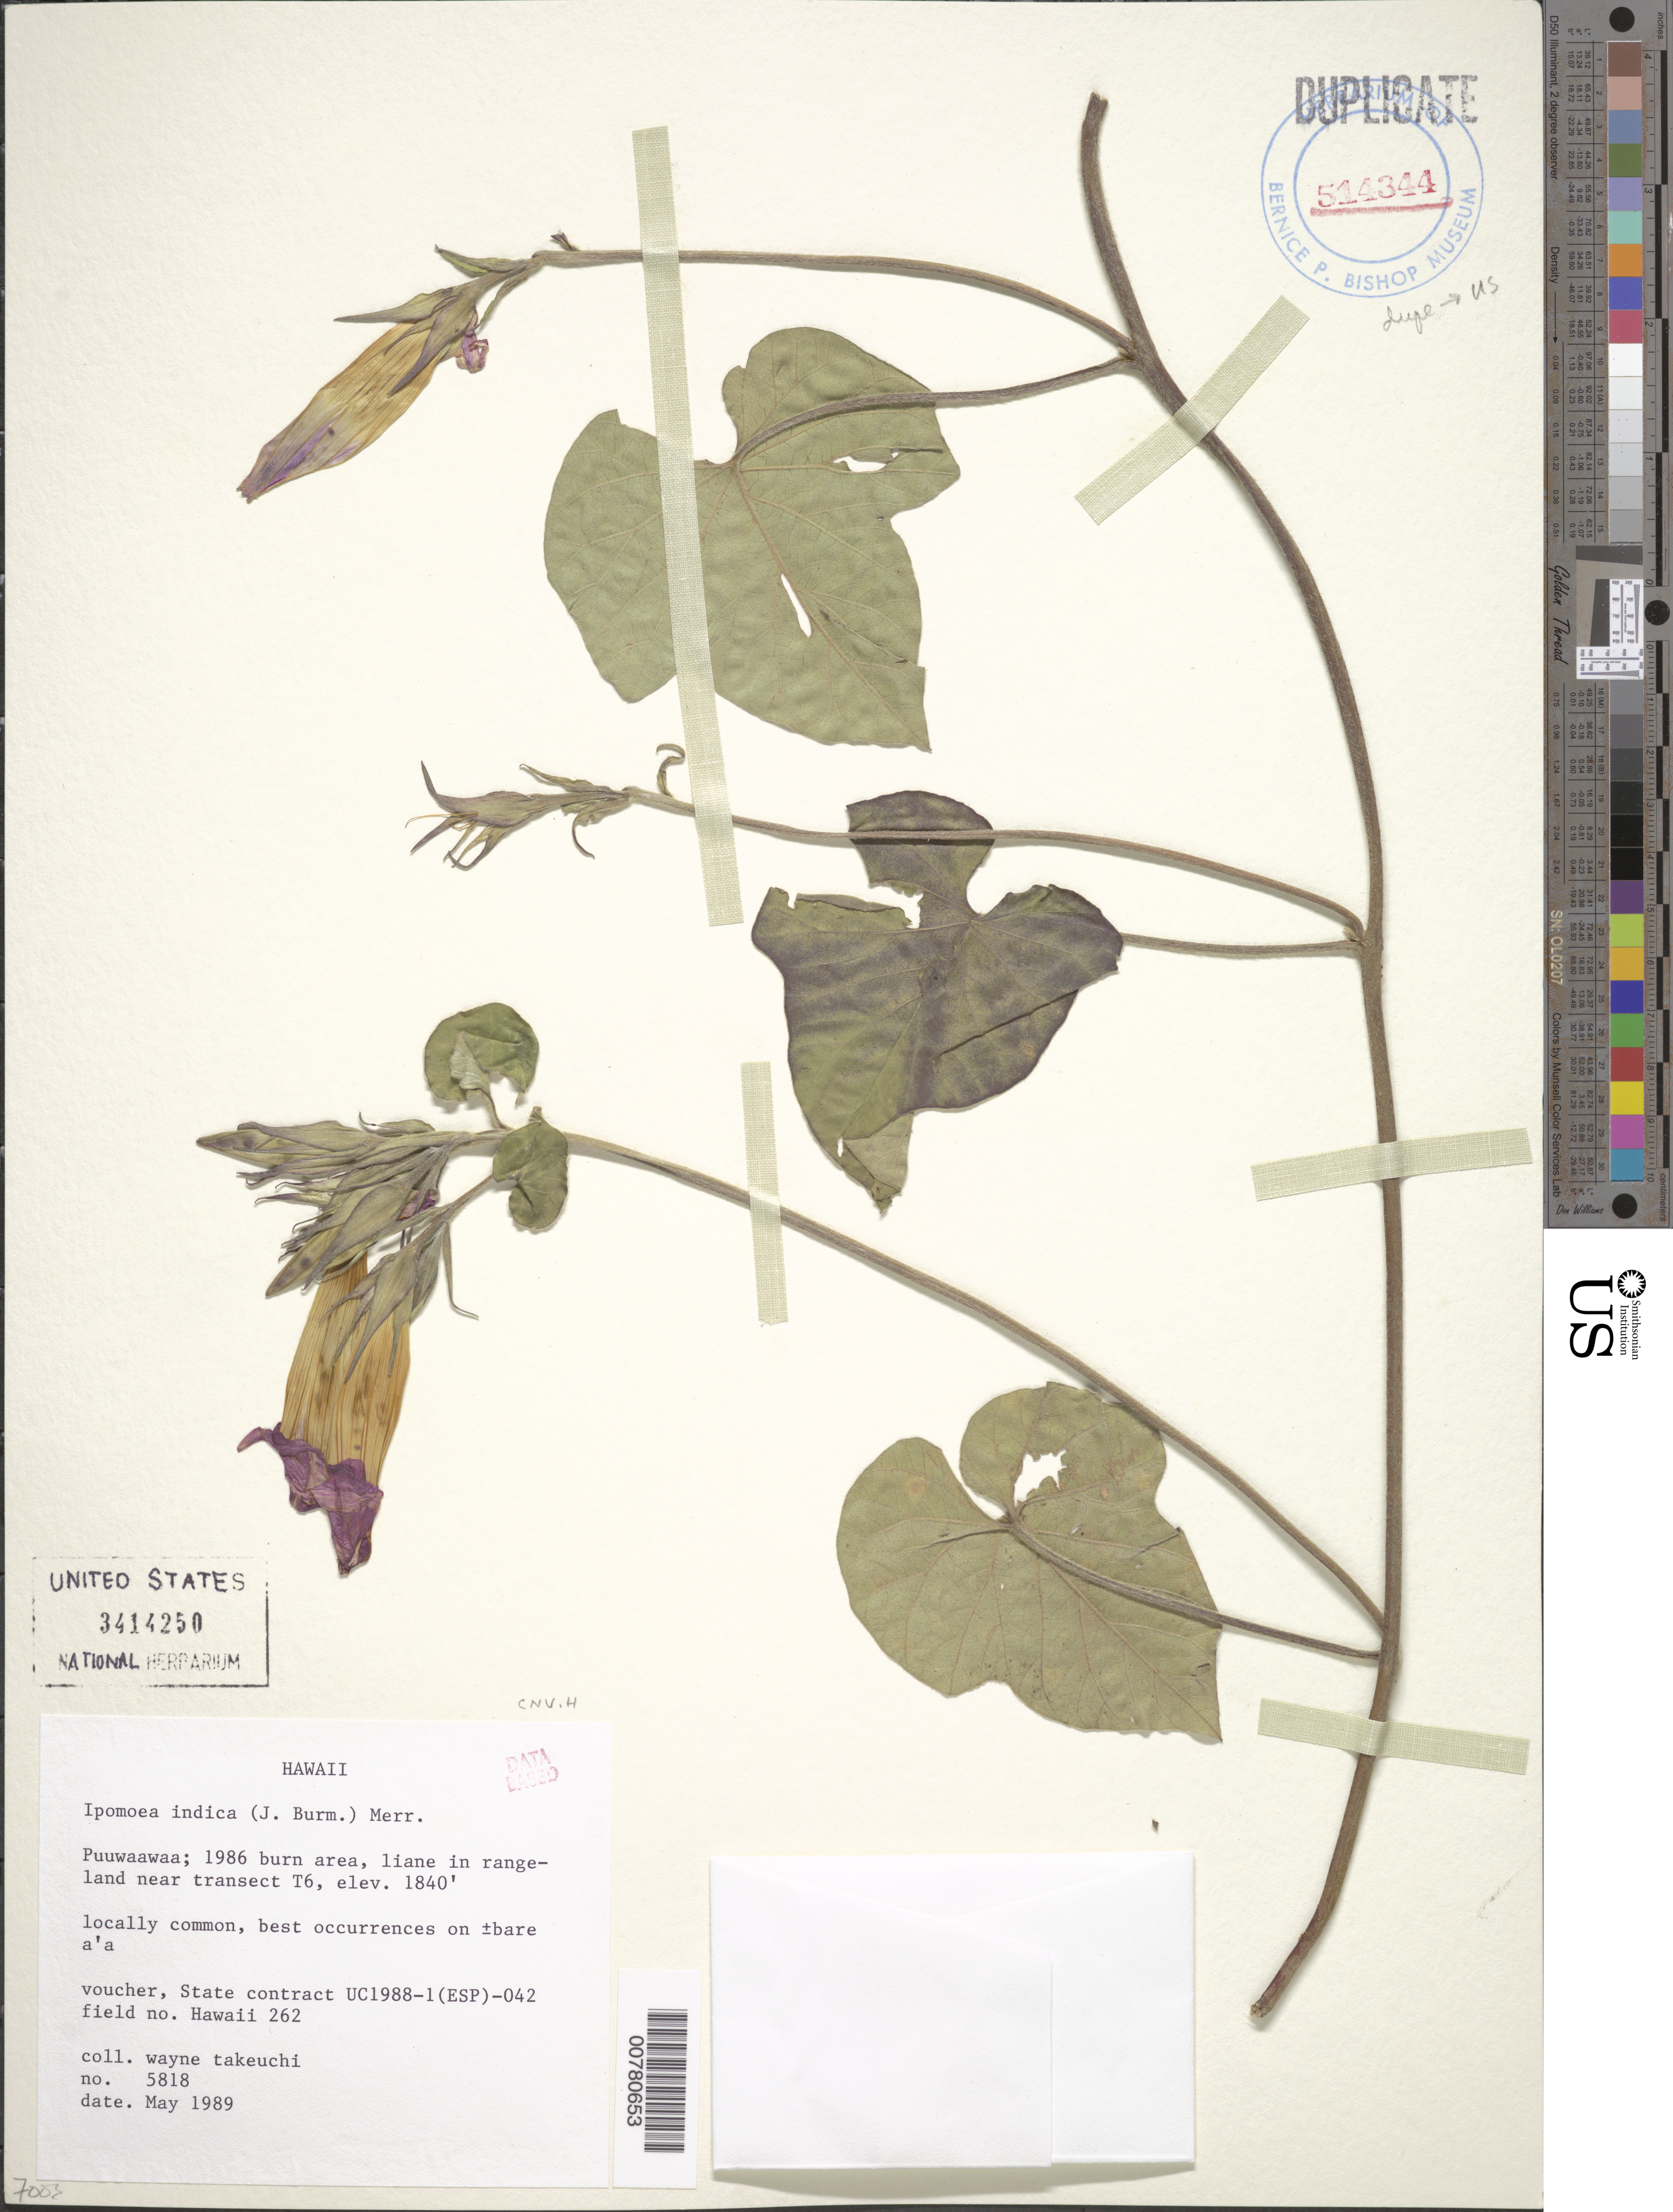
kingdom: Plantae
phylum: Tracheophyta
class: Magnoliopsida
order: Solanales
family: Convolvulaceae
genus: Ipomoea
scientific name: Ipomoea indica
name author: (Burm.) Merr.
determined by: Wagner, W. L., (BOT), Smithsonian Institution - National Museum of Natural History (UNITED STATES)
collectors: W. N. Takeuchi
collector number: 5818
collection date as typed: May 1989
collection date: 1989-05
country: United States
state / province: Hawaii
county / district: Hawaii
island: Hawaii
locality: Puuwaawaa, 1986 burn area, near transect T6.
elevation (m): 560.3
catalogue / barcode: US 3414250